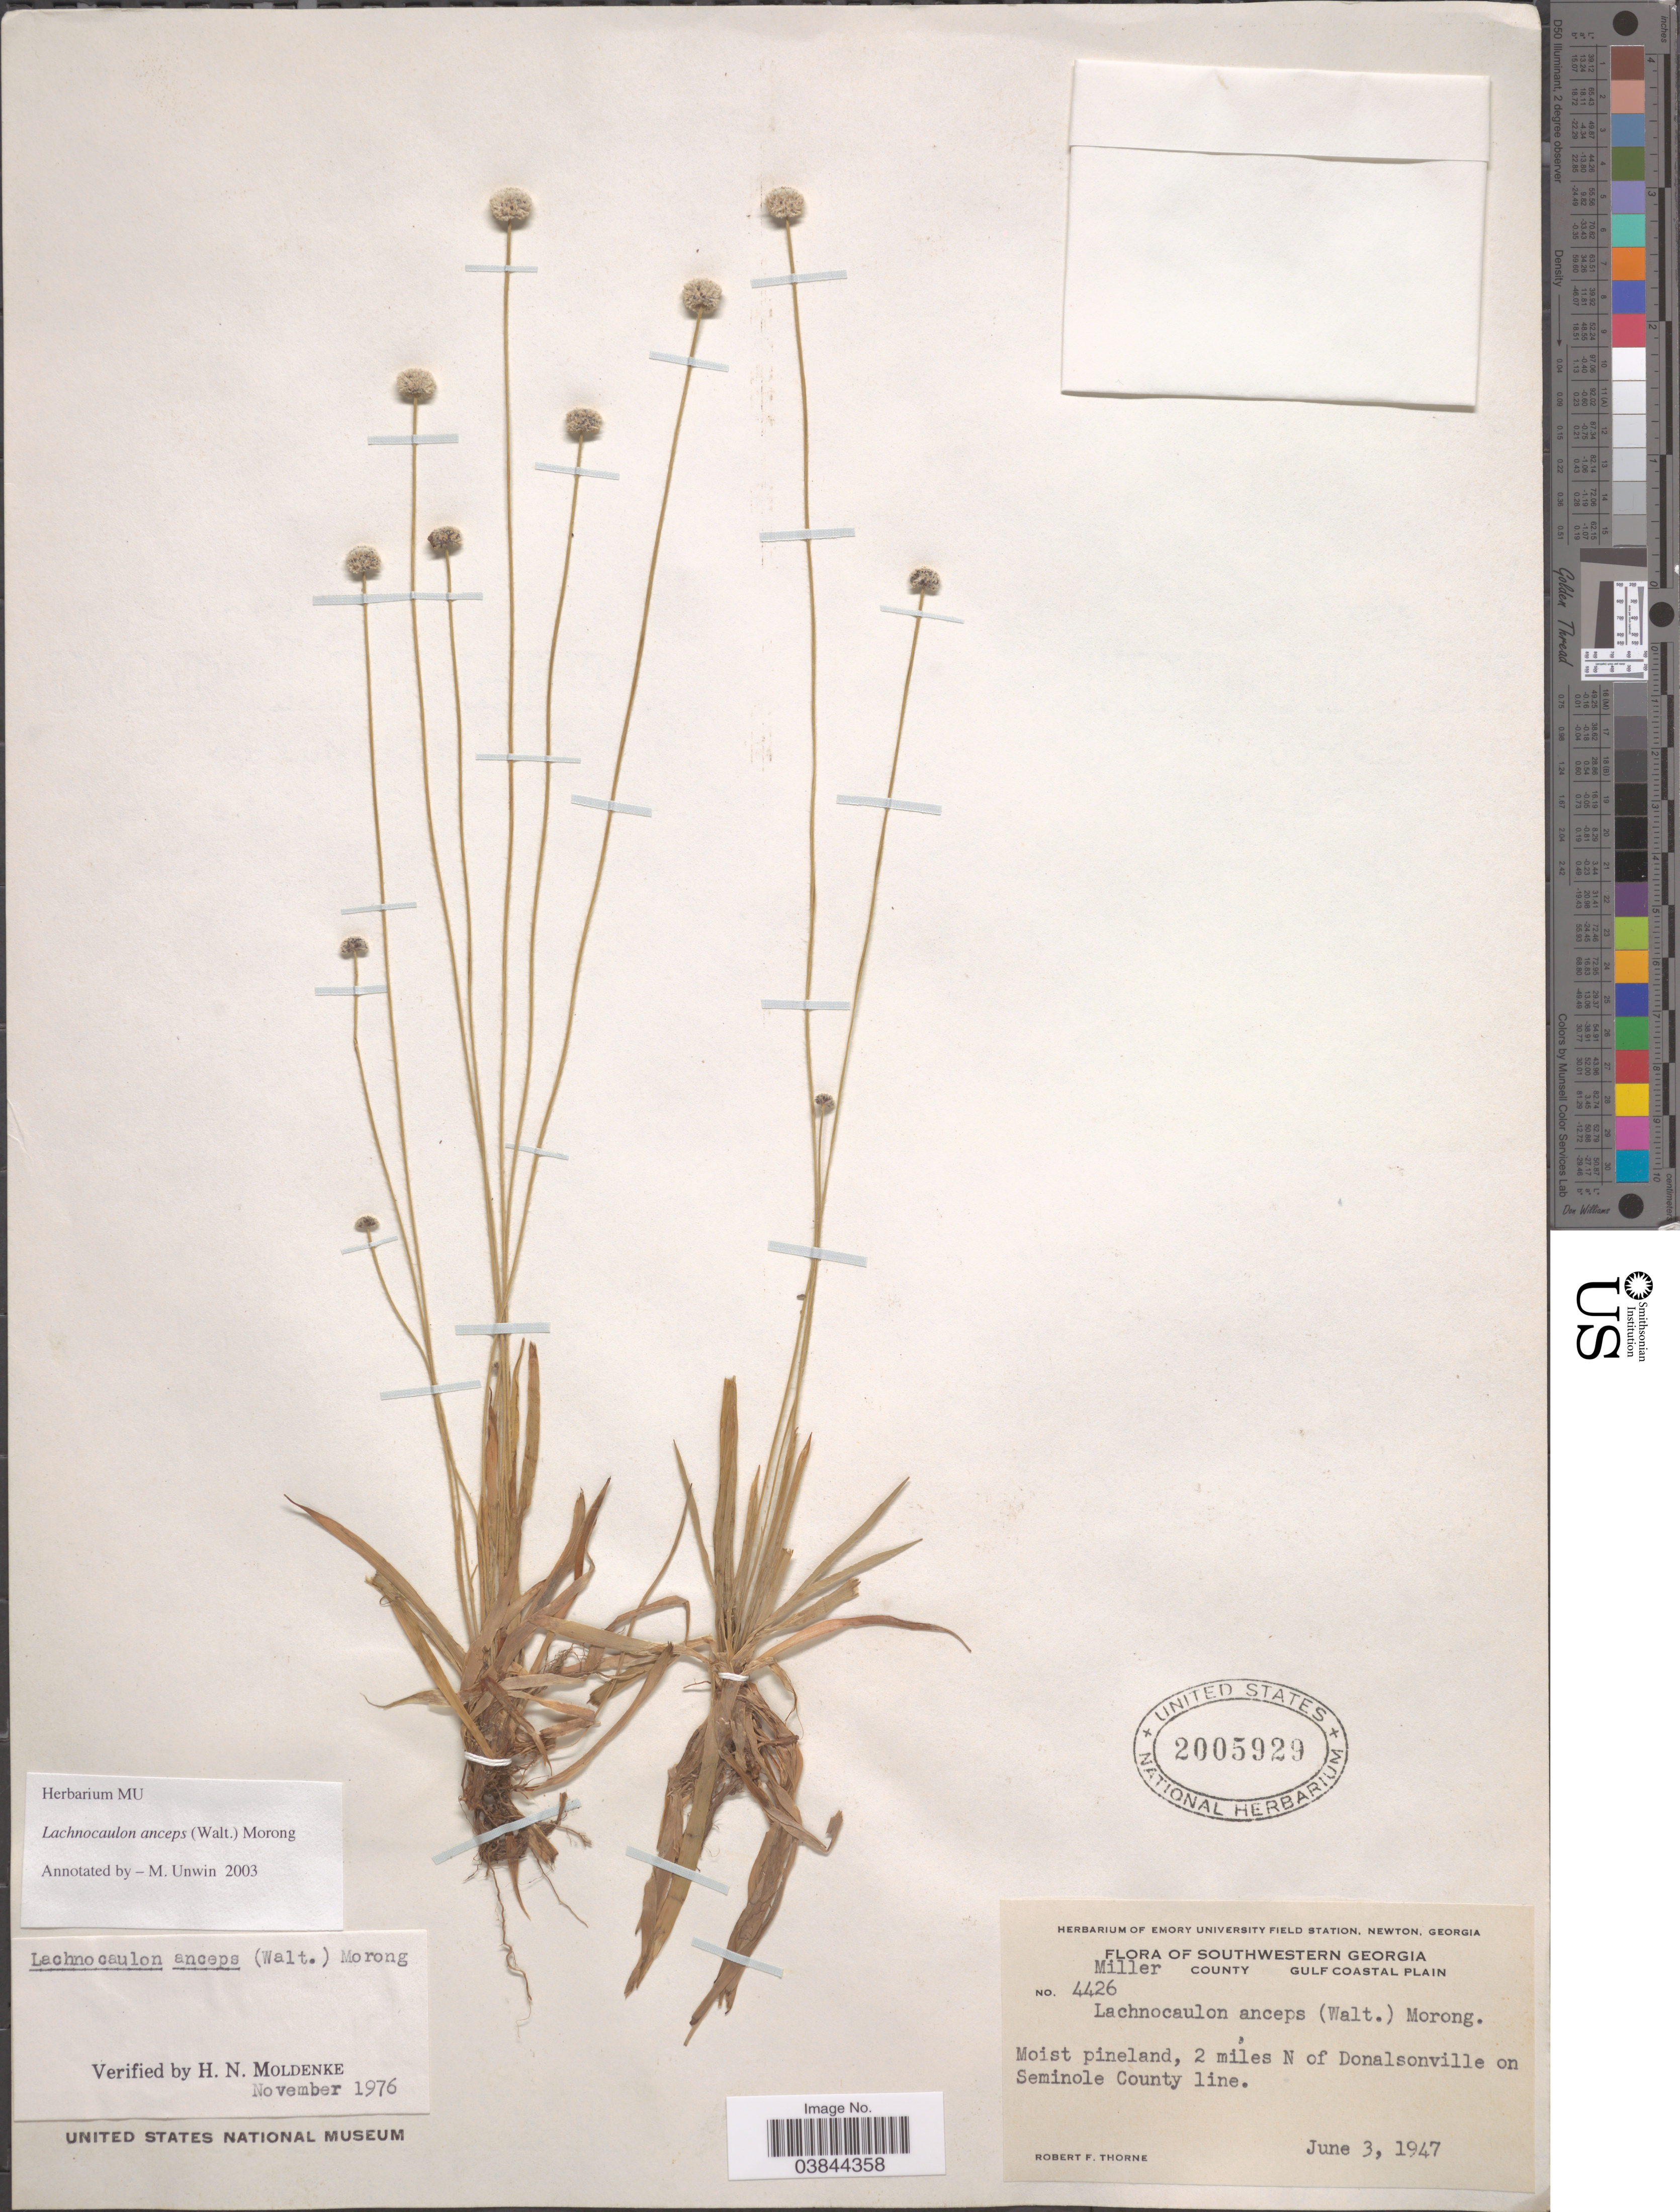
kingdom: Plantae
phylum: Tracheophyta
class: Liliopsida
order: Poales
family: Eriocaulaceae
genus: Lachnocaulon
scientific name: Lachnocaulon michauxii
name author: Kunth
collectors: R. F. Thorne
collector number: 4426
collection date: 1947-06-03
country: United States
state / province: Georgia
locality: Southwestern Georgia. Miller County. Gulf Coastal Plain. Moist pineland, 2 miles N of Donalsonville on Seminole County line.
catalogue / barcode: US 2005929